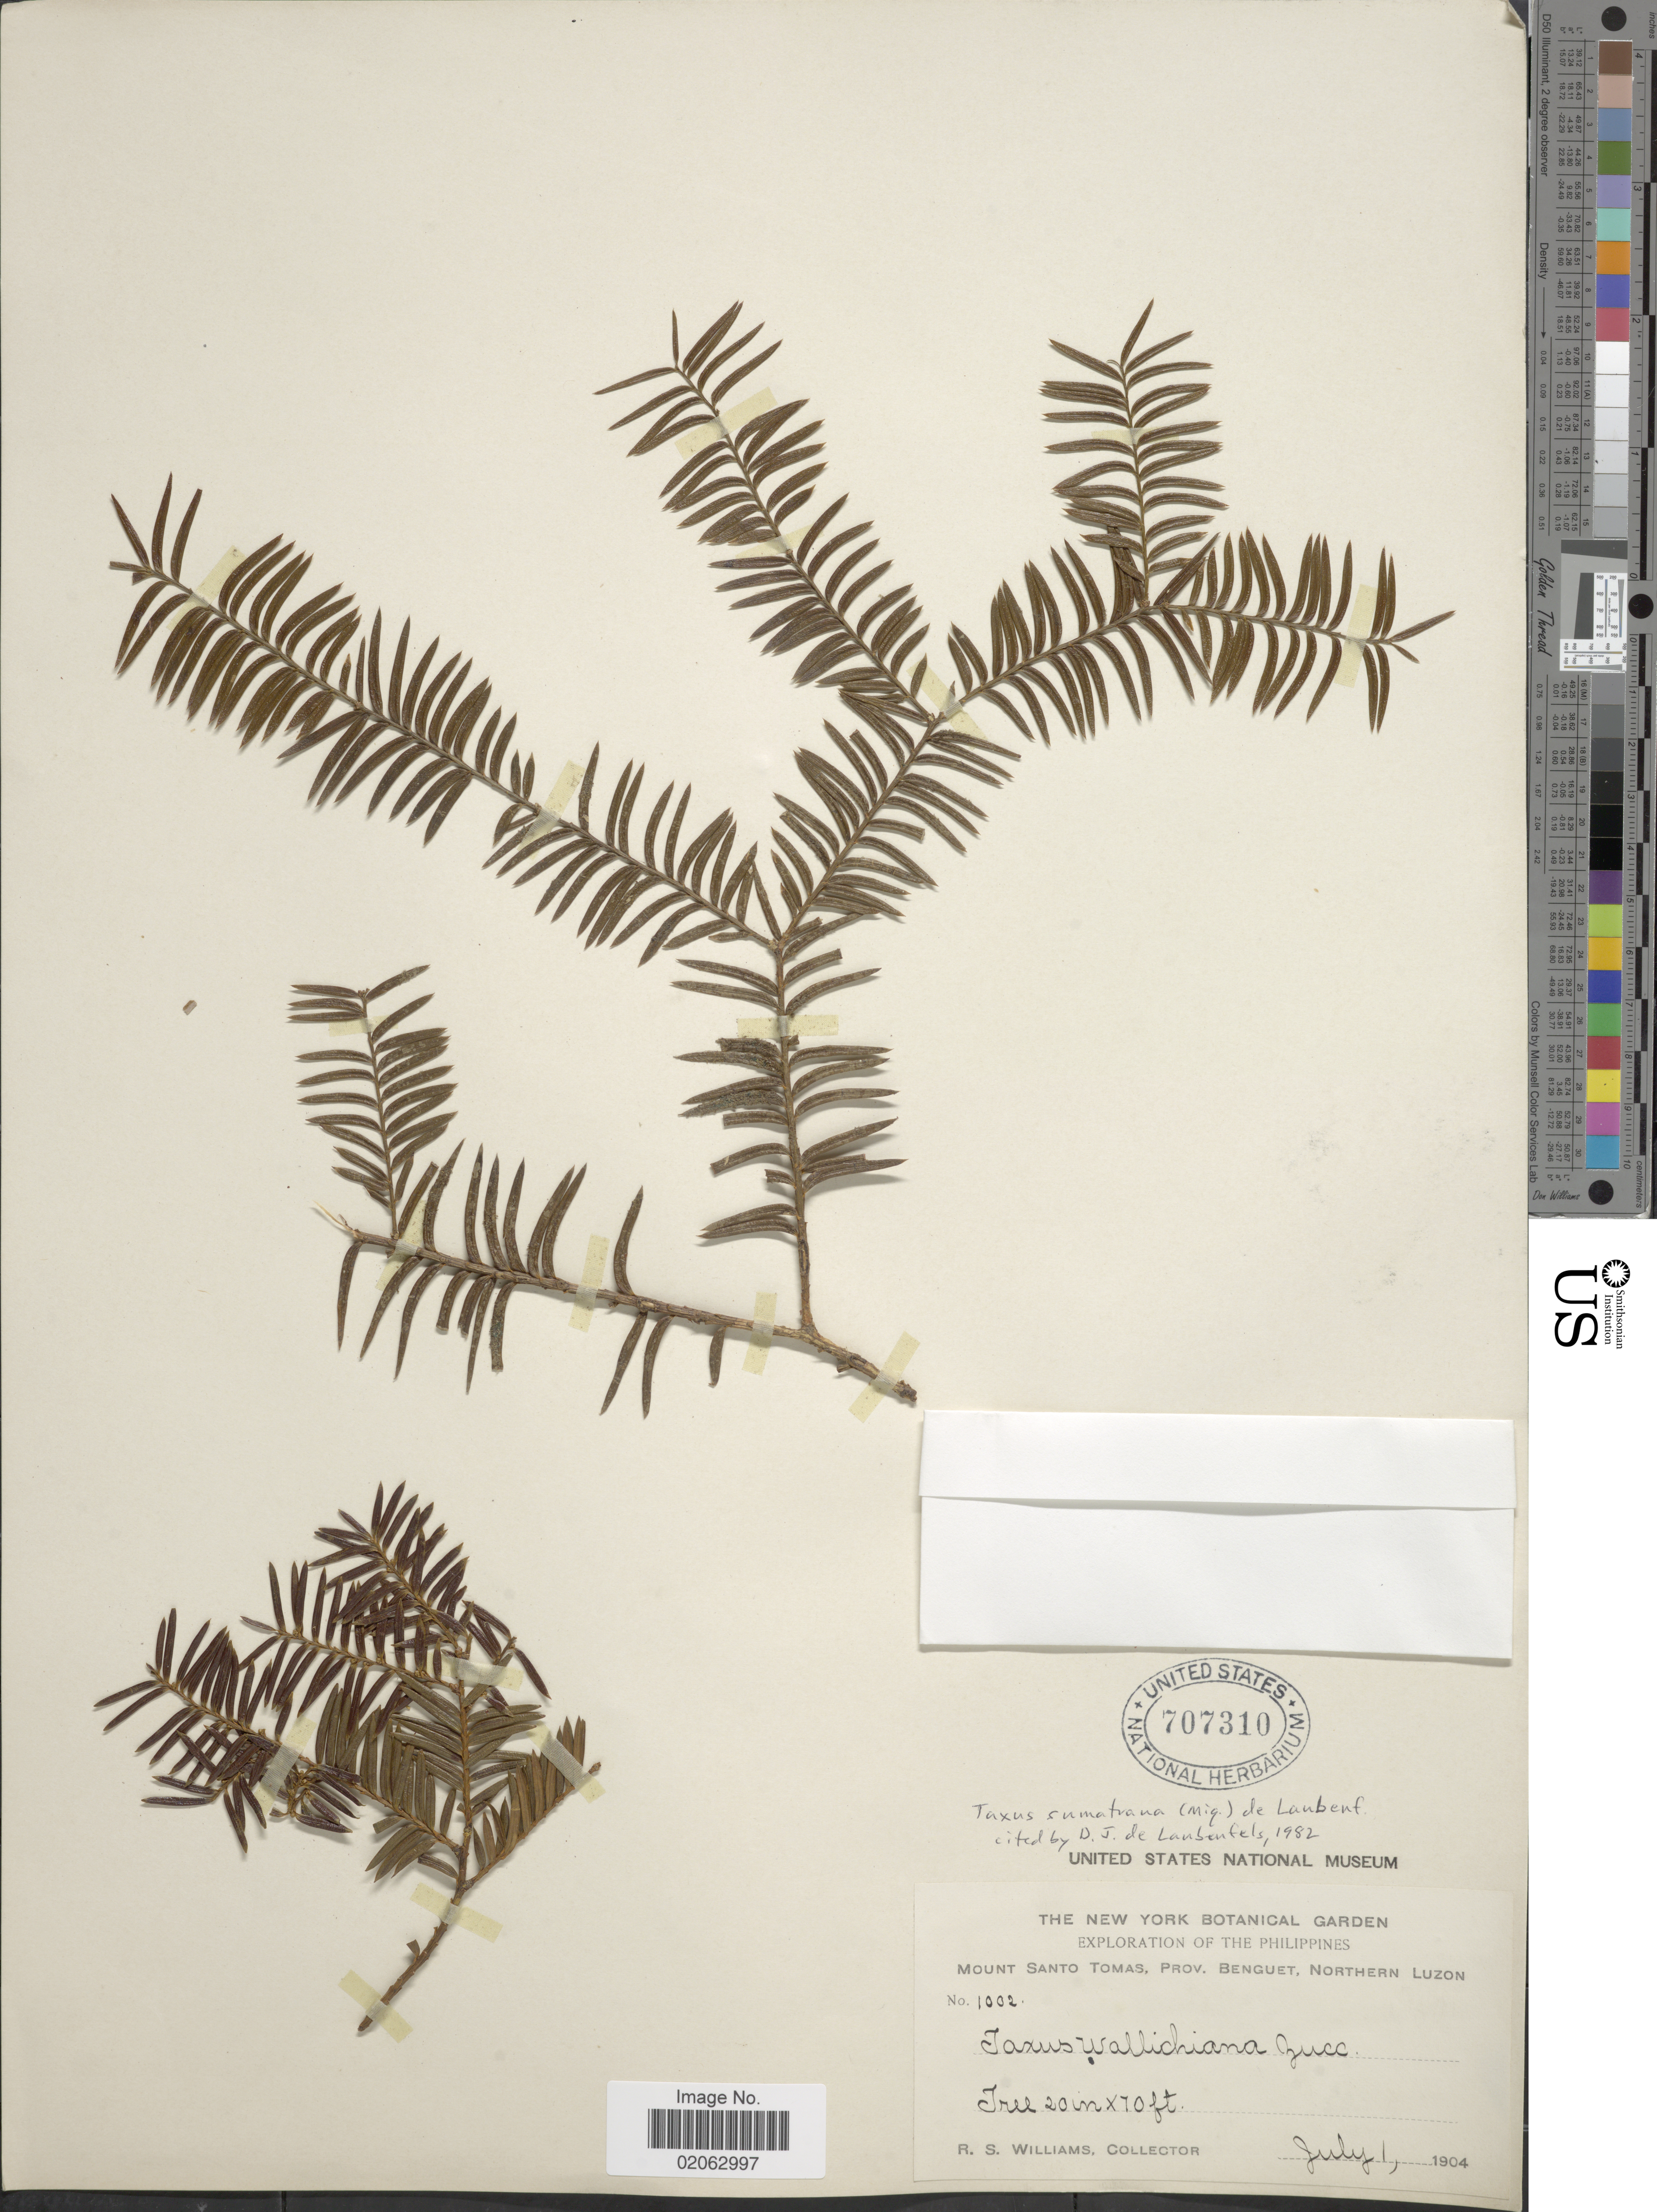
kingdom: Plantae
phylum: Tracheophyta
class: Pinopsida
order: Pinales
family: Taxaceae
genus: Taxus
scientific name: Taxus sumatrana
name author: (Miq.) de Laub.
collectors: R. S. Williams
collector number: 1002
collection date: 1904-07-01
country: Philippines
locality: Mount Santo Thomas, Prov. Benguet, Northern Luzon.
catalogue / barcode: US 707310